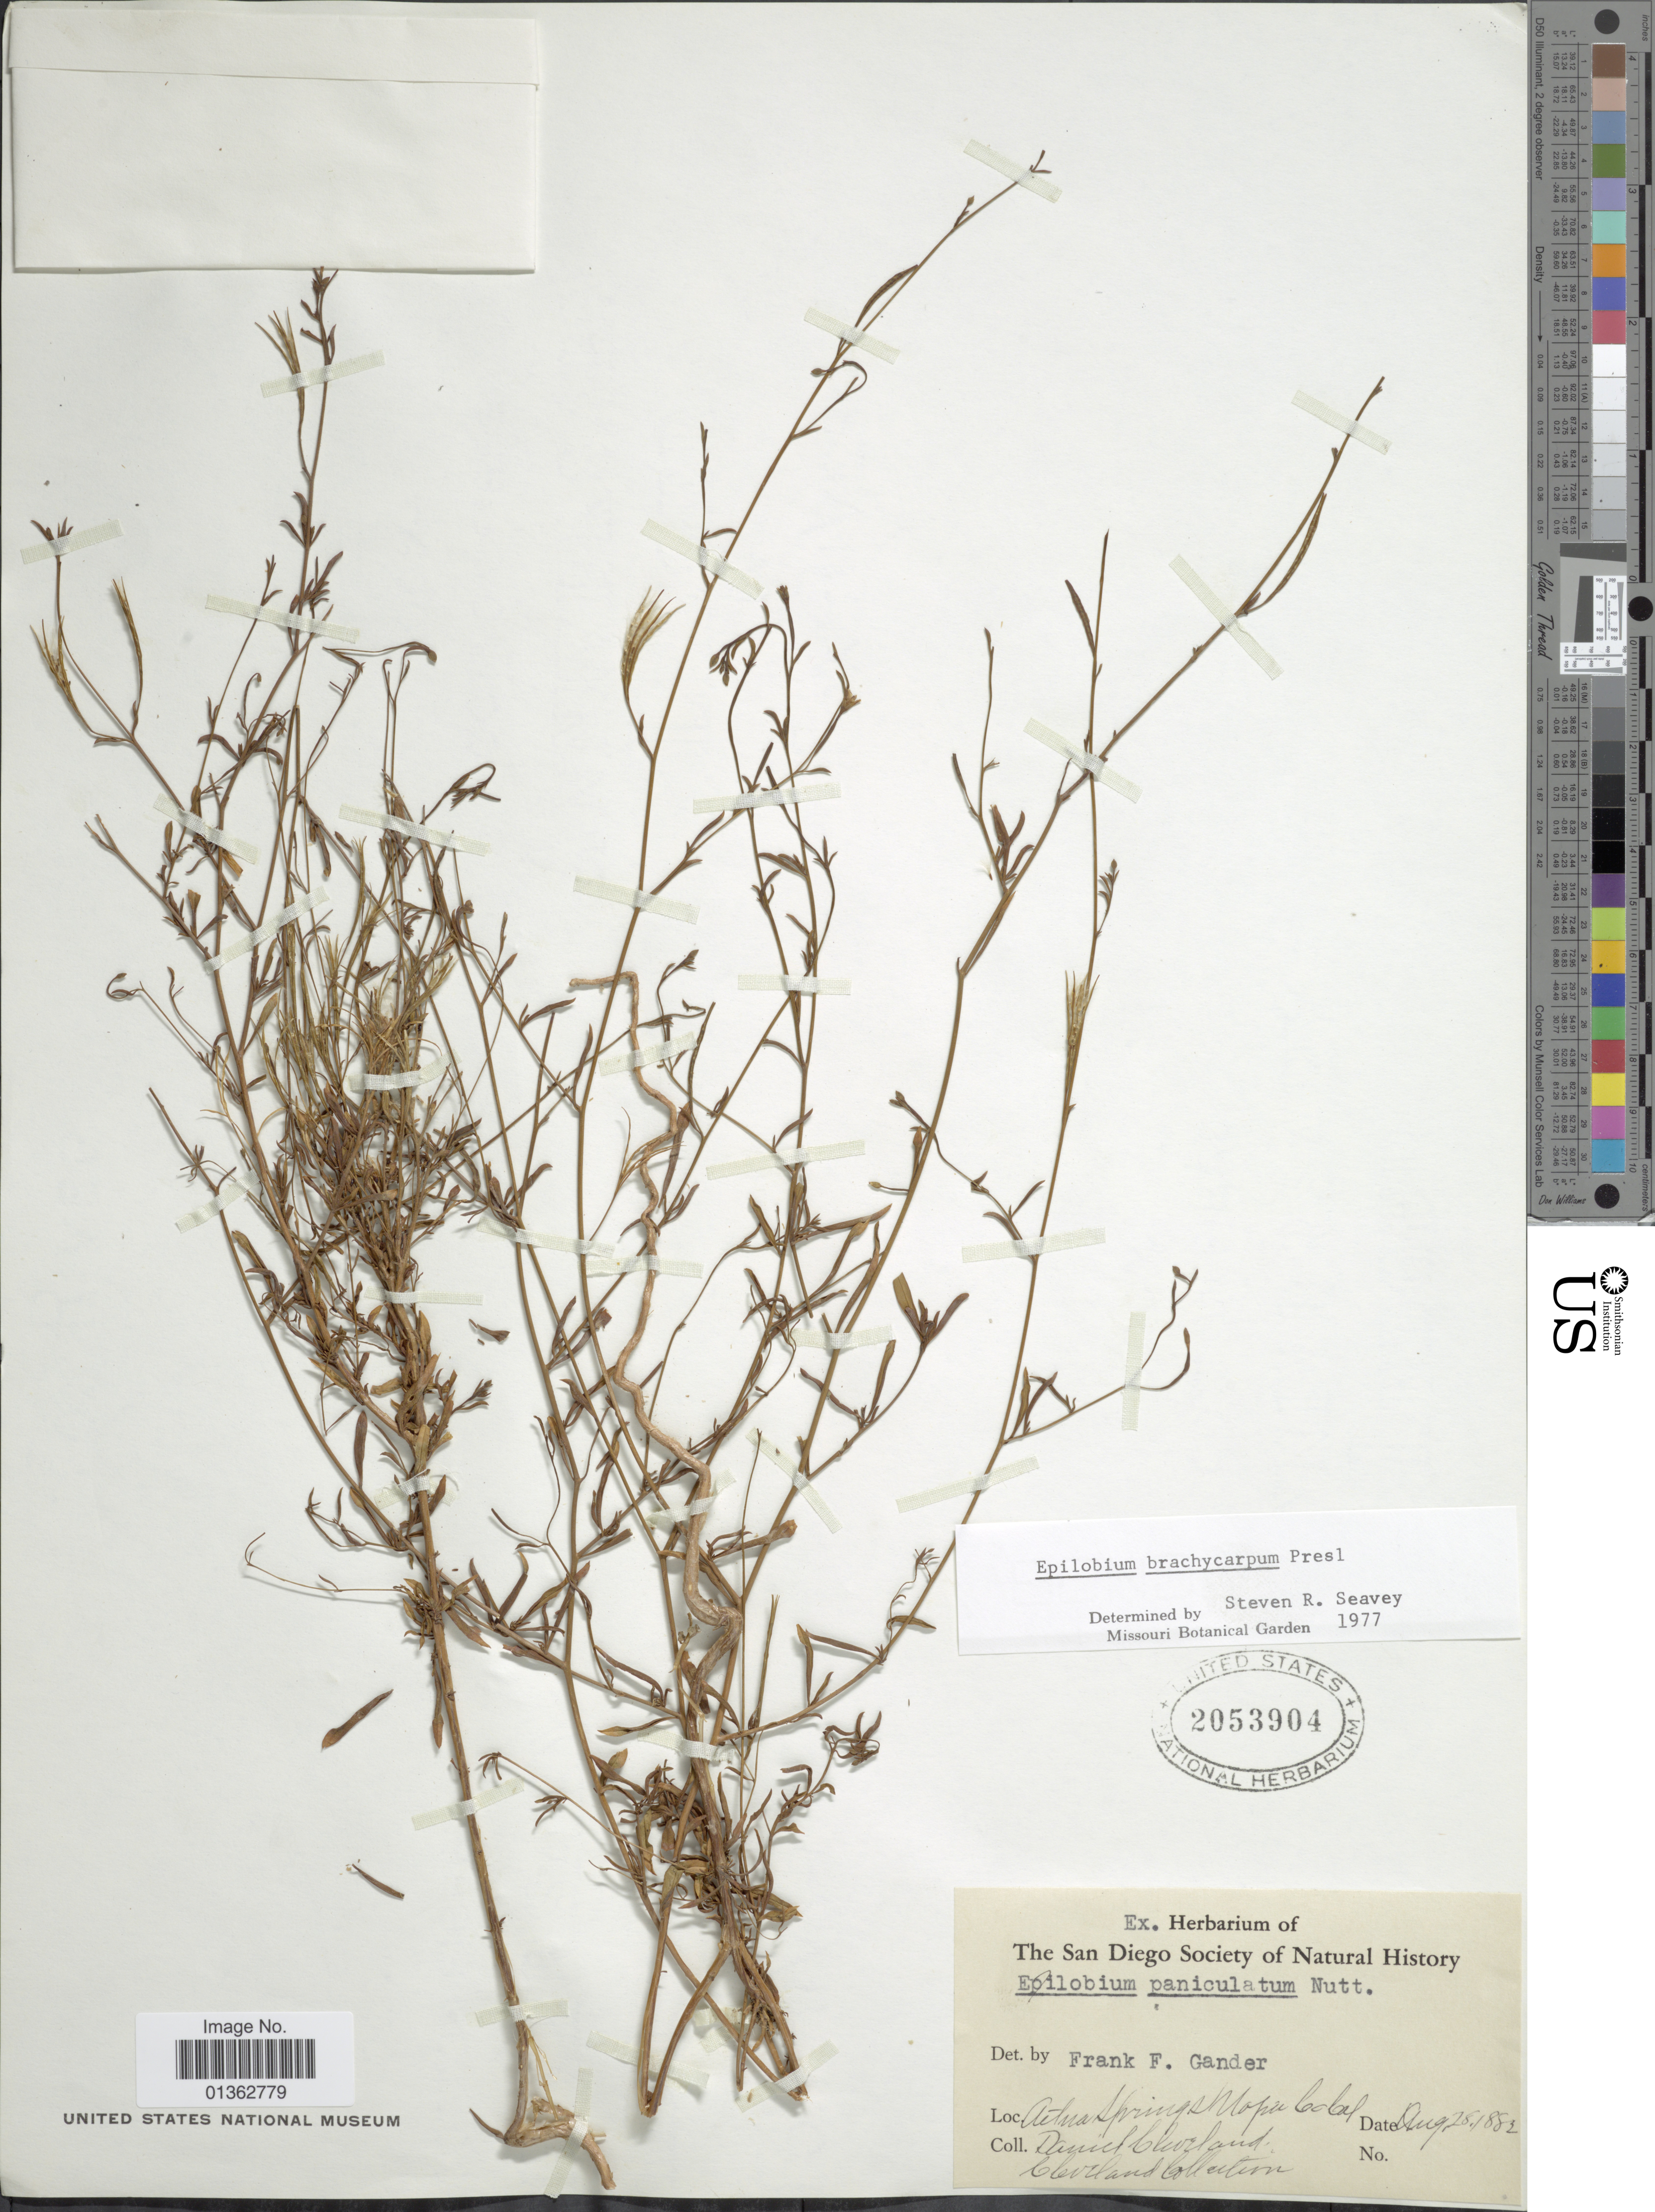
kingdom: Plantae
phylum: Tracheophyta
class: Magnoliopsida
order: Myrtales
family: Onagraceae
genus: Epilobium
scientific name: Epilobium brachycarpum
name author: C. Presl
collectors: D. Cleveland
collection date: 1882-08-28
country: United States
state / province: California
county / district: Napa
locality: Aetna Springs, Napa Co Cal.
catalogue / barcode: US 2053904